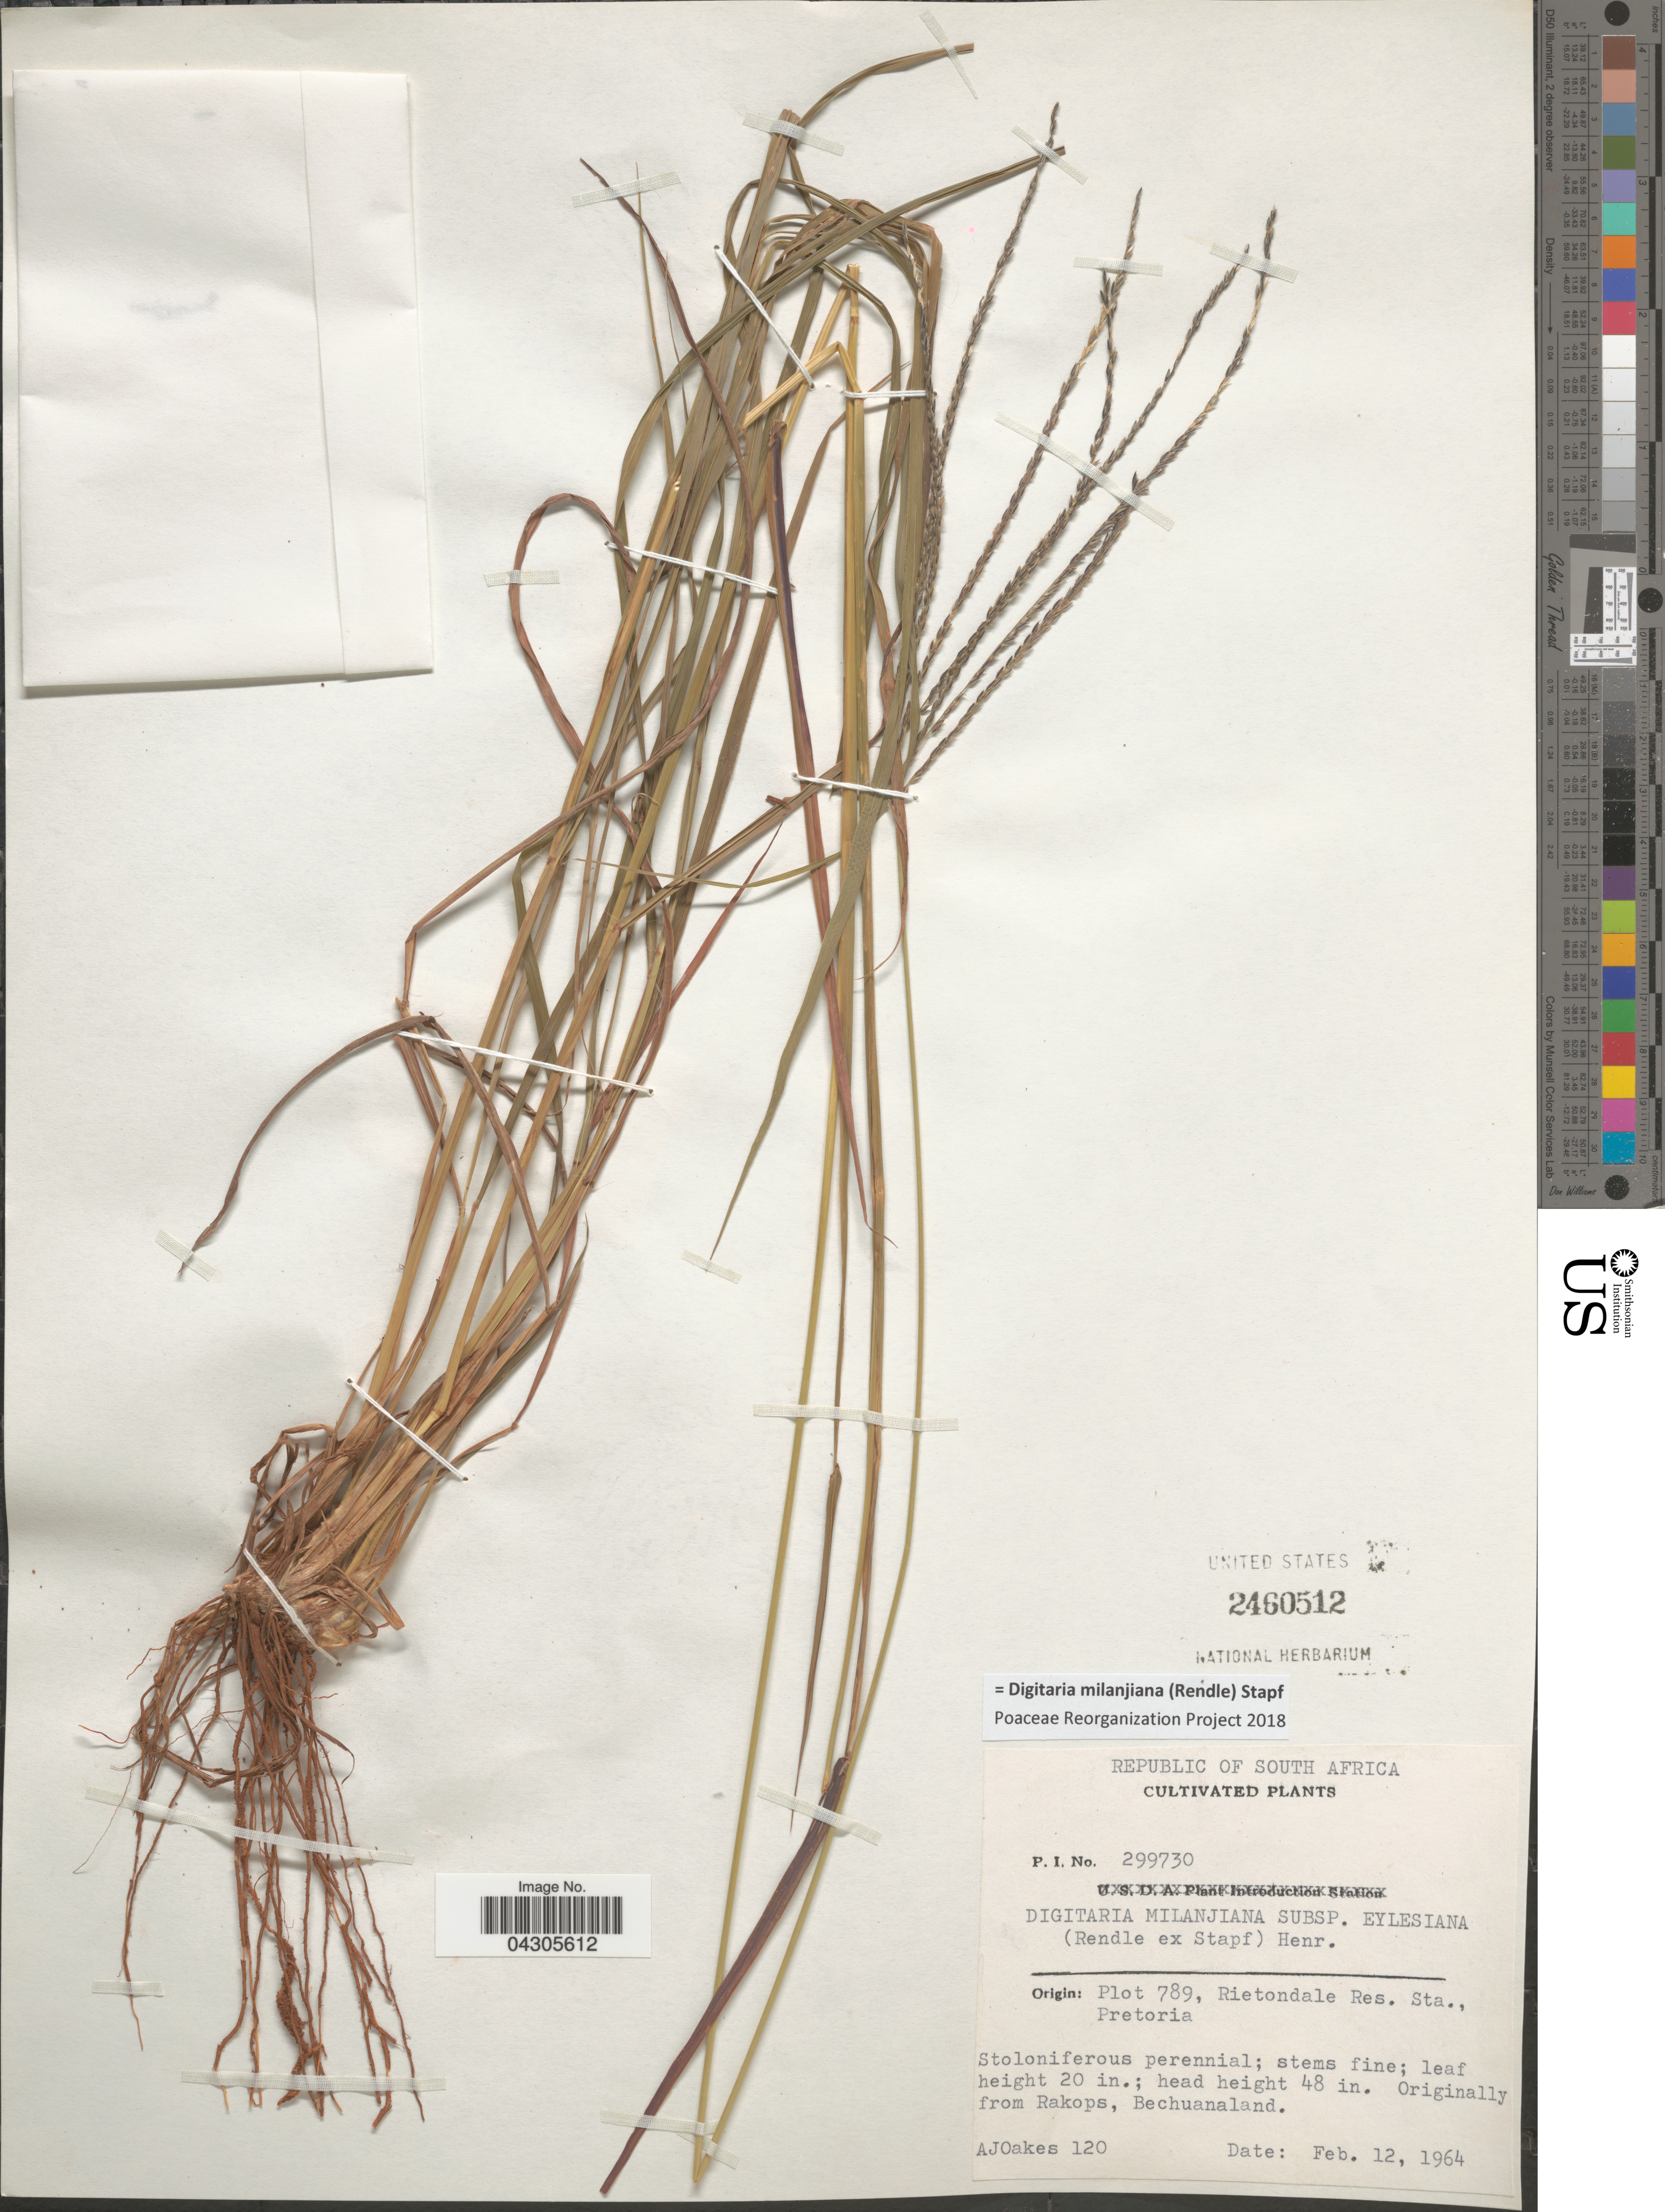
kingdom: Plantae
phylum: Tracheophyta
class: Liliopsida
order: Poales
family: Poaceae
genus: Digitaria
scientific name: Digitaria milanjiana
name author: (Rendle) Stapf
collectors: A. Oakes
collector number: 120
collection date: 1964-02-12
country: South Africa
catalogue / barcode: US 2460512